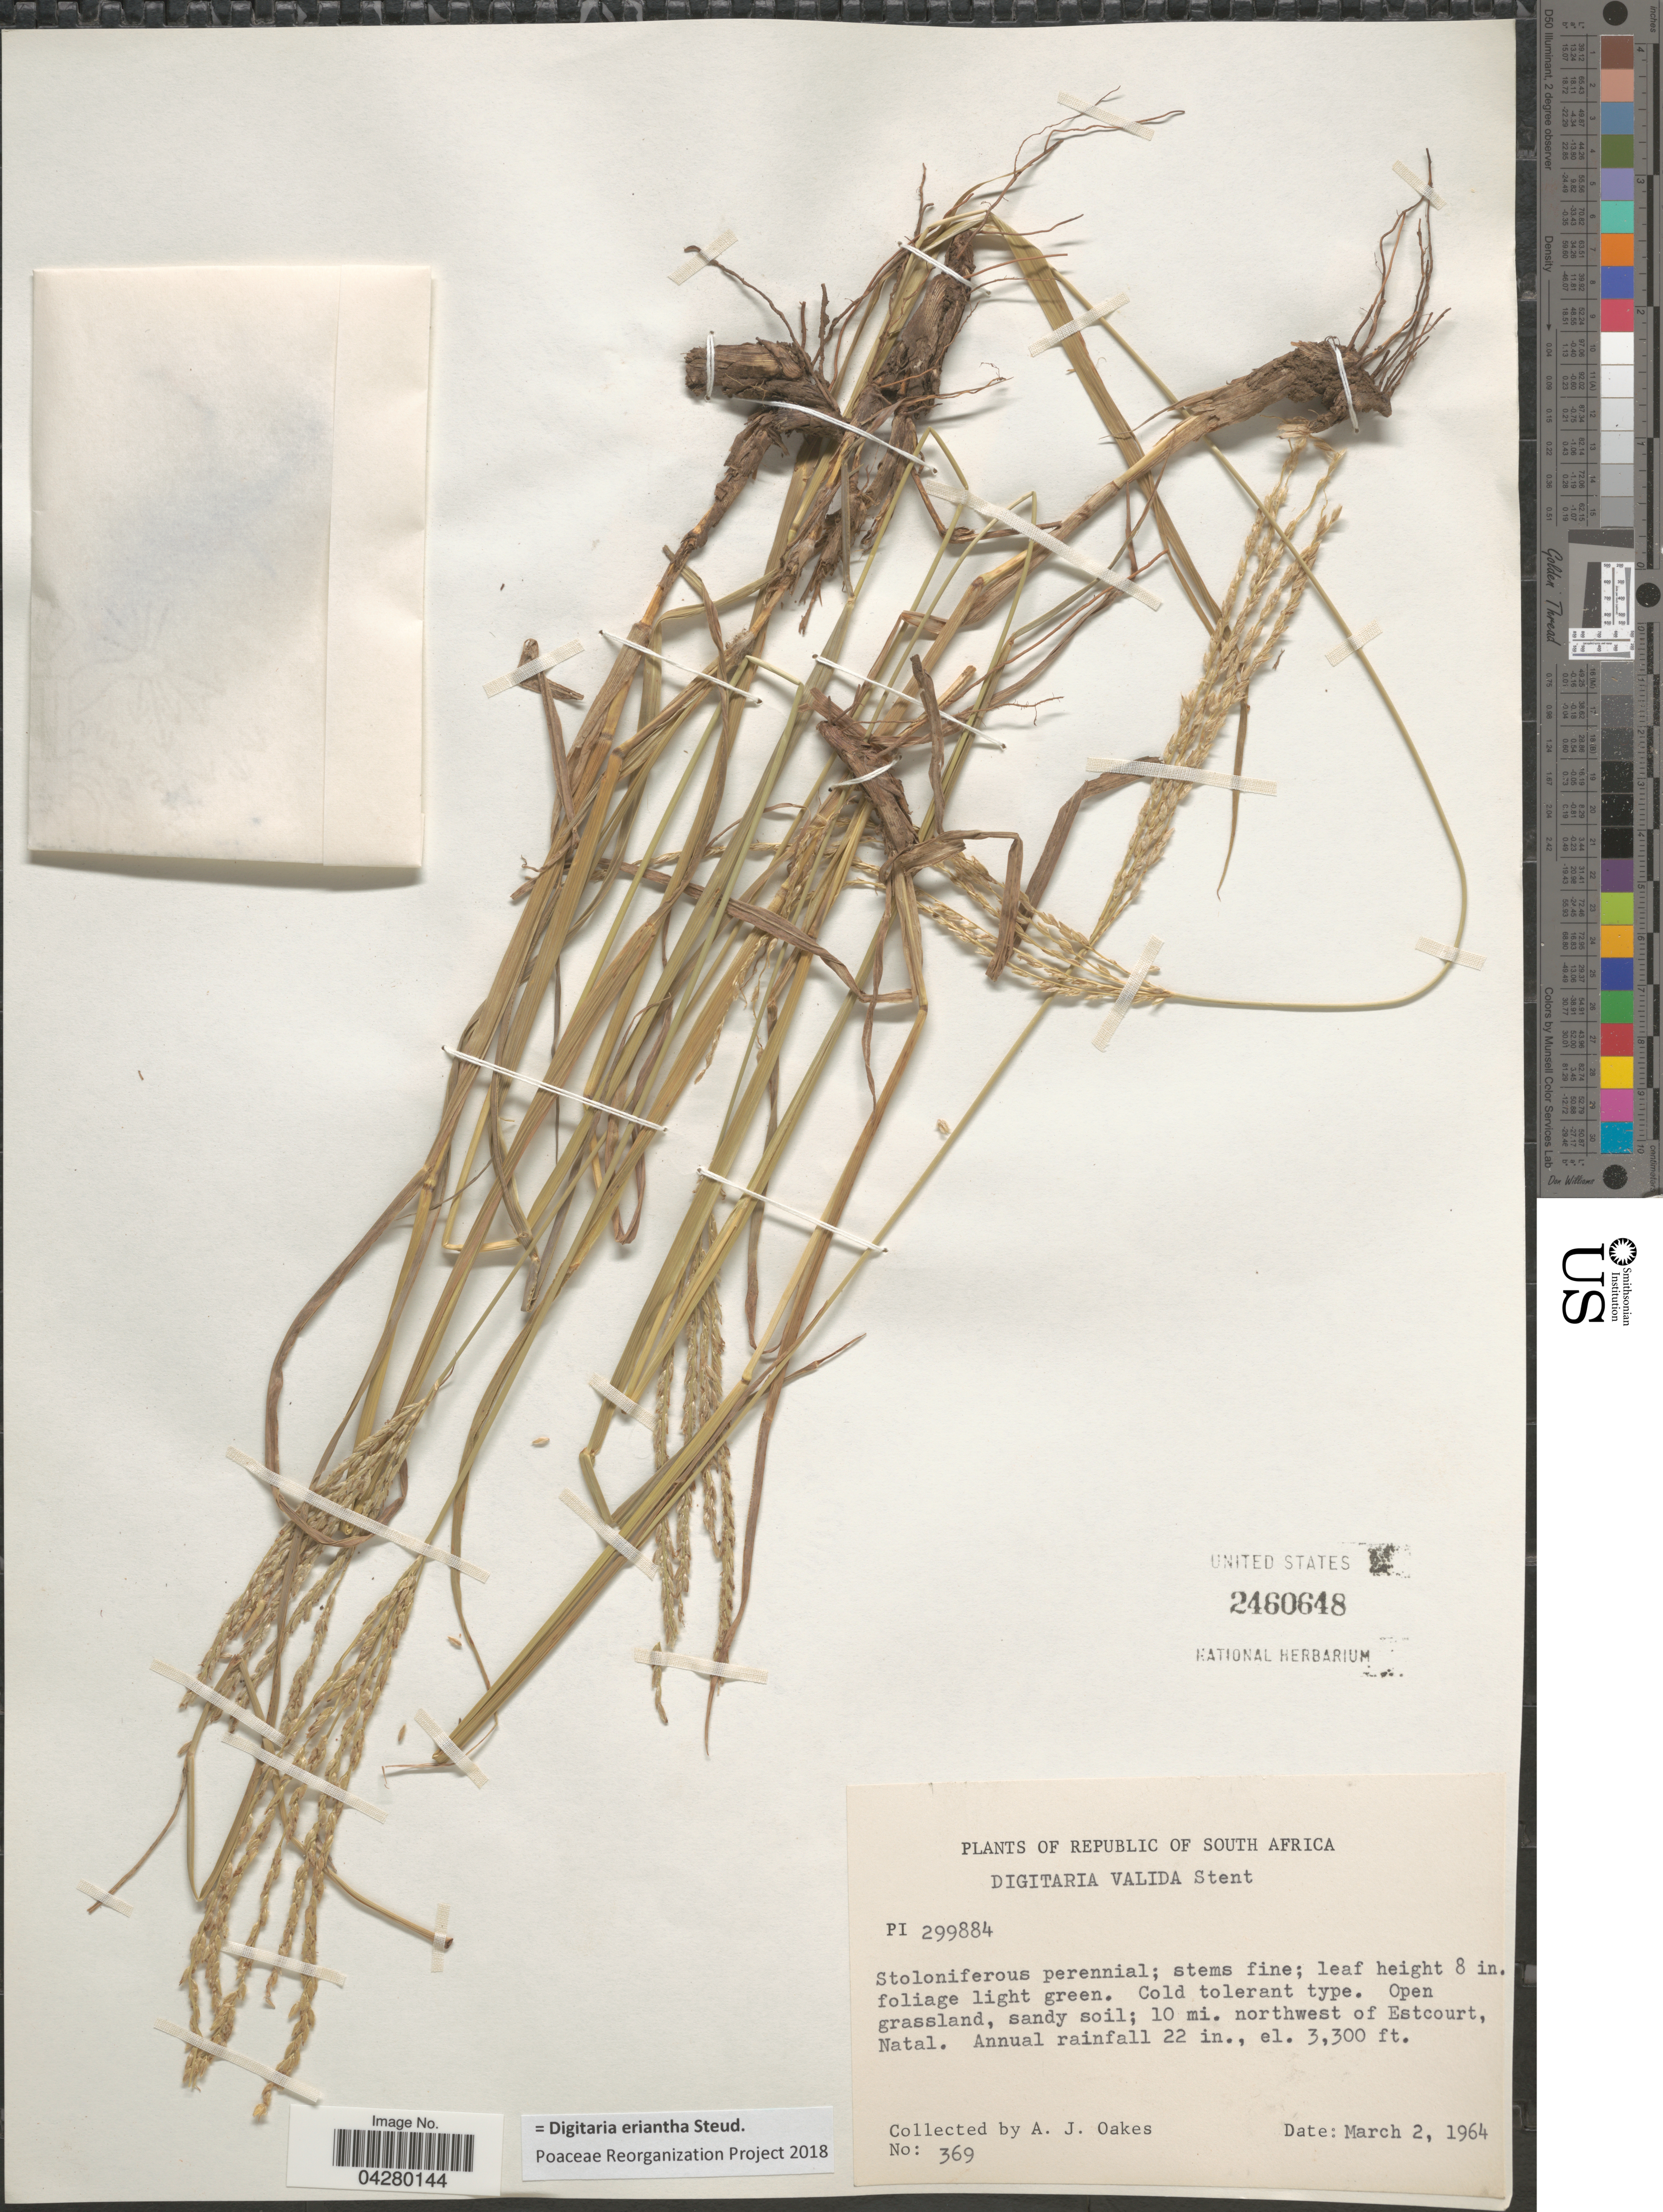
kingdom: Plantae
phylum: Tracheophyta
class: Liliopsida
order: Poales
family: Poaceae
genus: Digitaria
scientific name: Digitaria eriantha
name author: Steud.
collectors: A. Oakes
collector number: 369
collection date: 1964-03-02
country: South Africa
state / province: KwaZulu-Natal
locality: Open grassland, sandy soil; 10 mi. northwest of Estcourt, Natal.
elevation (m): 1006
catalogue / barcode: US 2460648